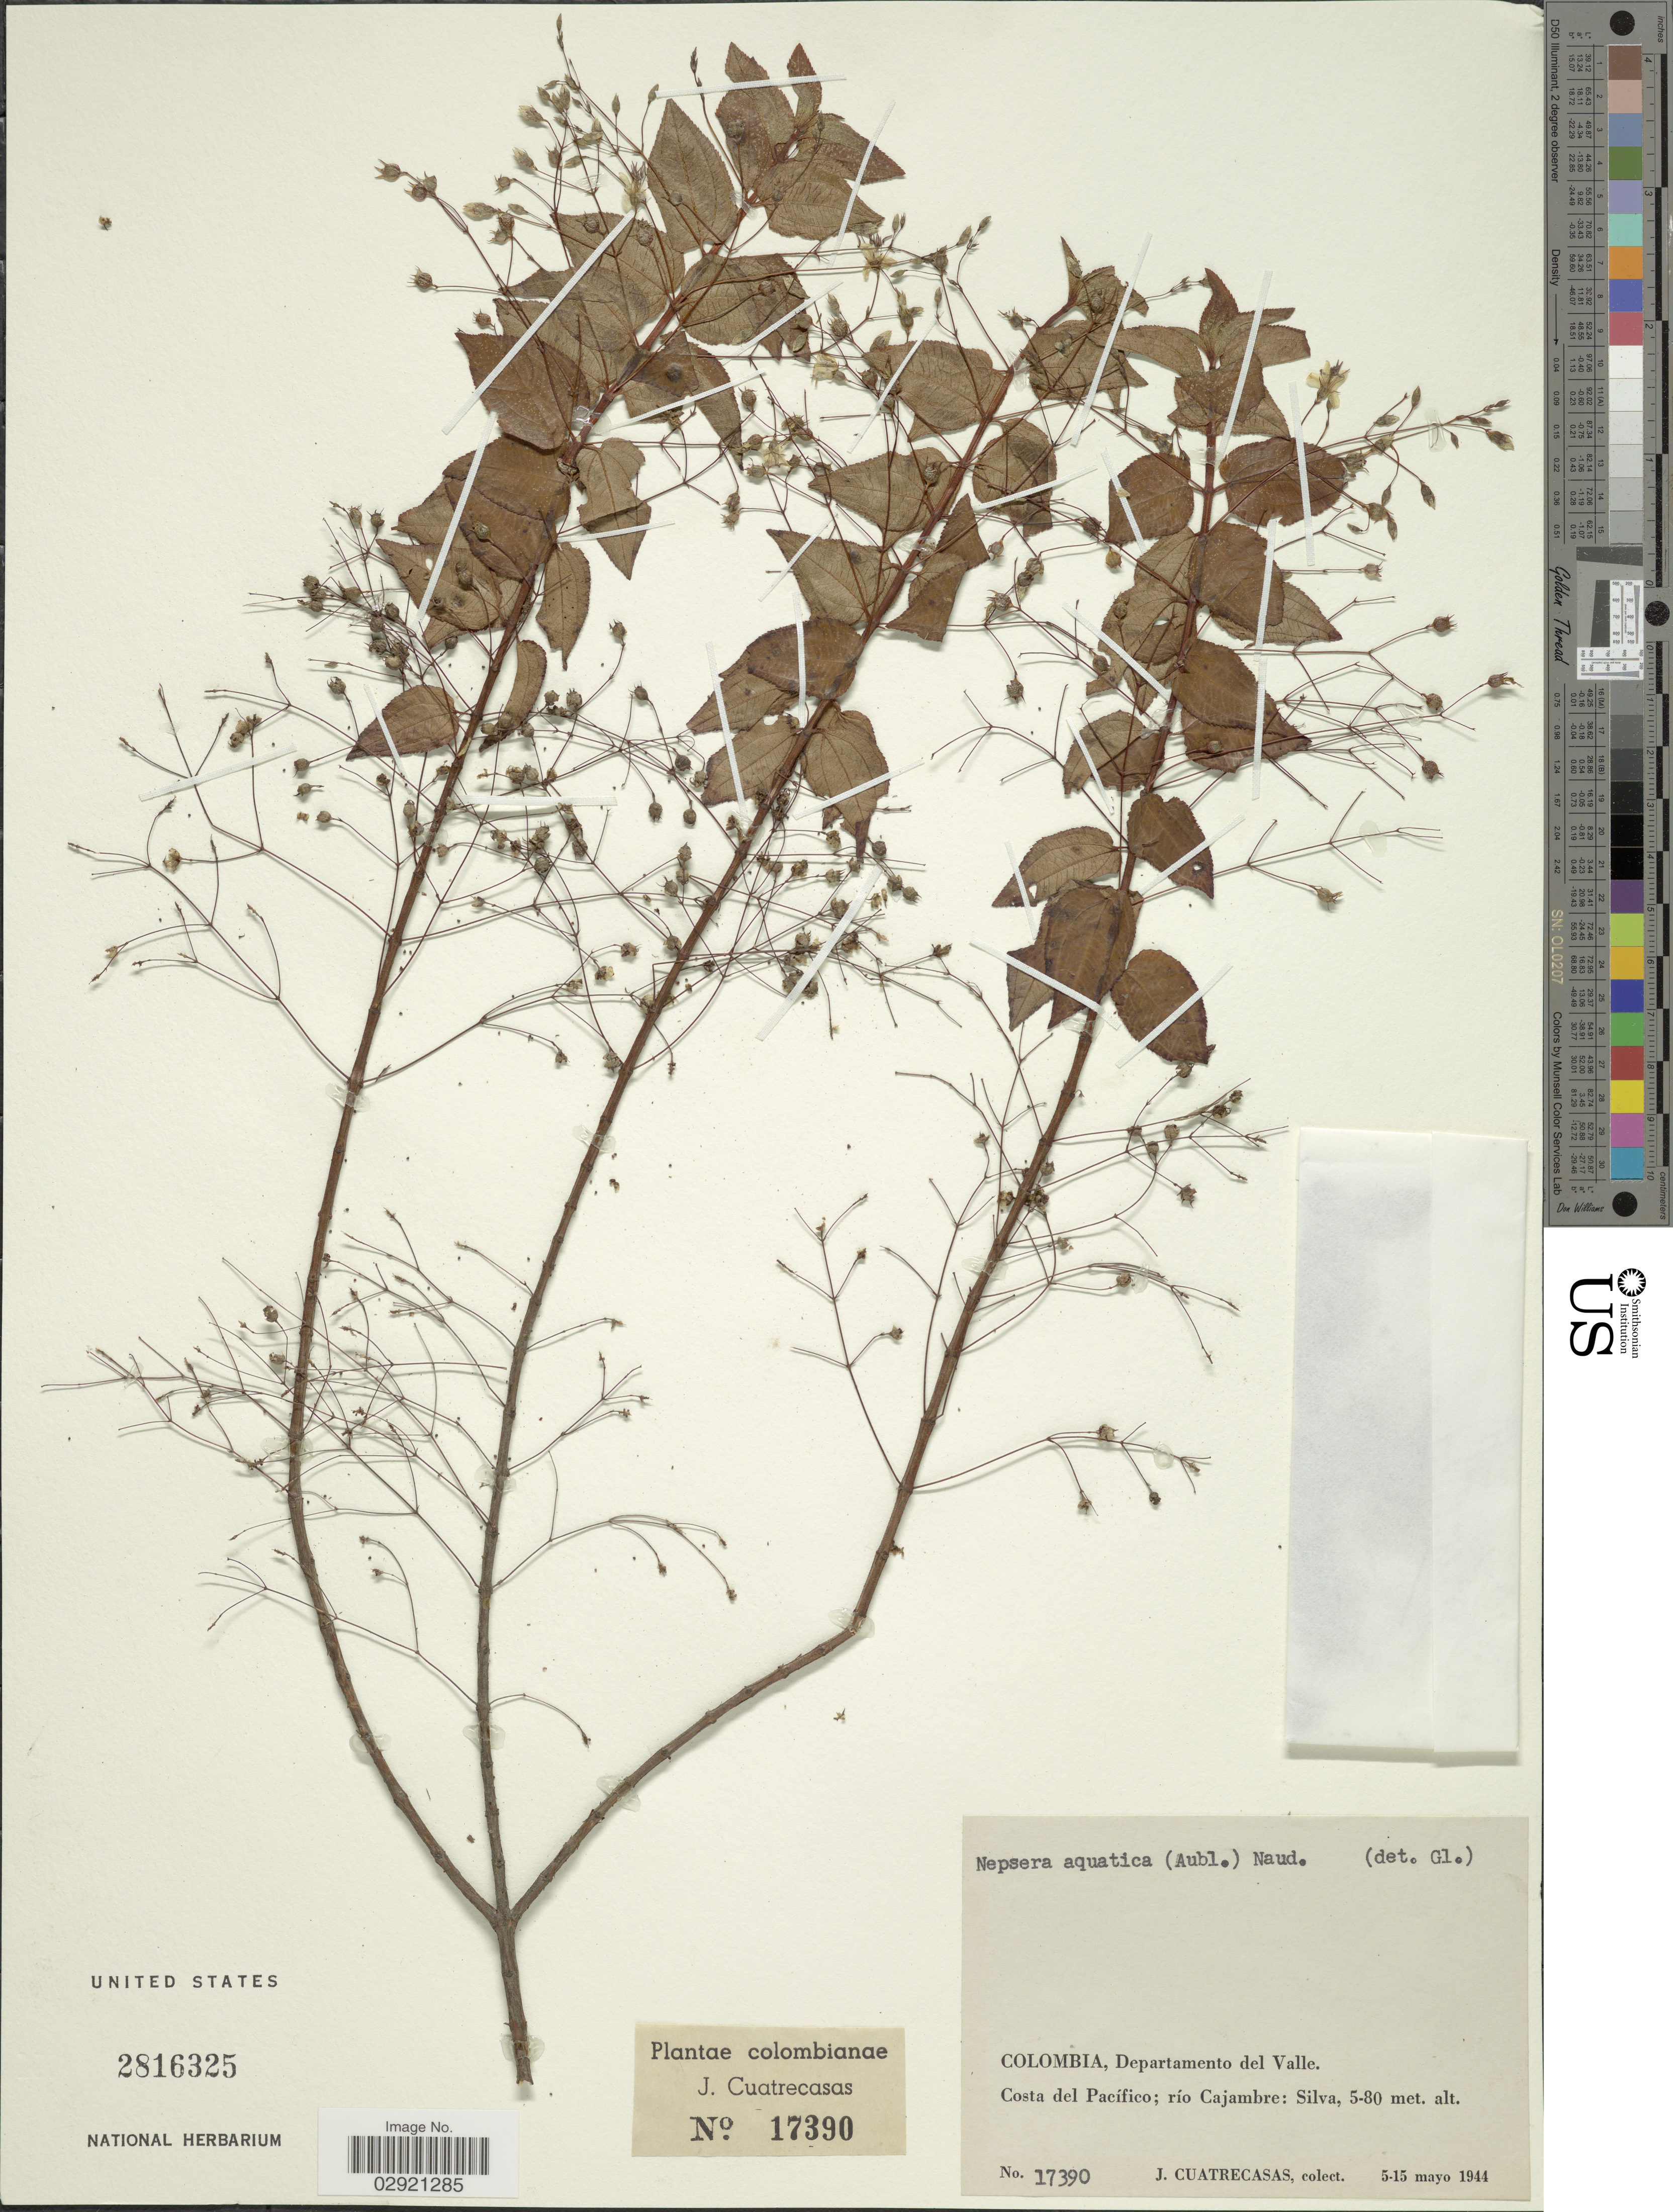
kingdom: Plantae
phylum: Tracheophyta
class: Magnoliopsida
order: Myrtales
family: Melastomataceae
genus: Nepsera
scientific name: Nepsera aquatica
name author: (Aubl.) Naudin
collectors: J. Cuatrecasas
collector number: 17390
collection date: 1944-05-05/1944-05-15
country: Colombia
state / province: Valle del Cauca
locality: Departamento del Valle. Costa del Pacífico; río Cajambre.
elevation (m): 5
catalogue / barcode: US 2816325